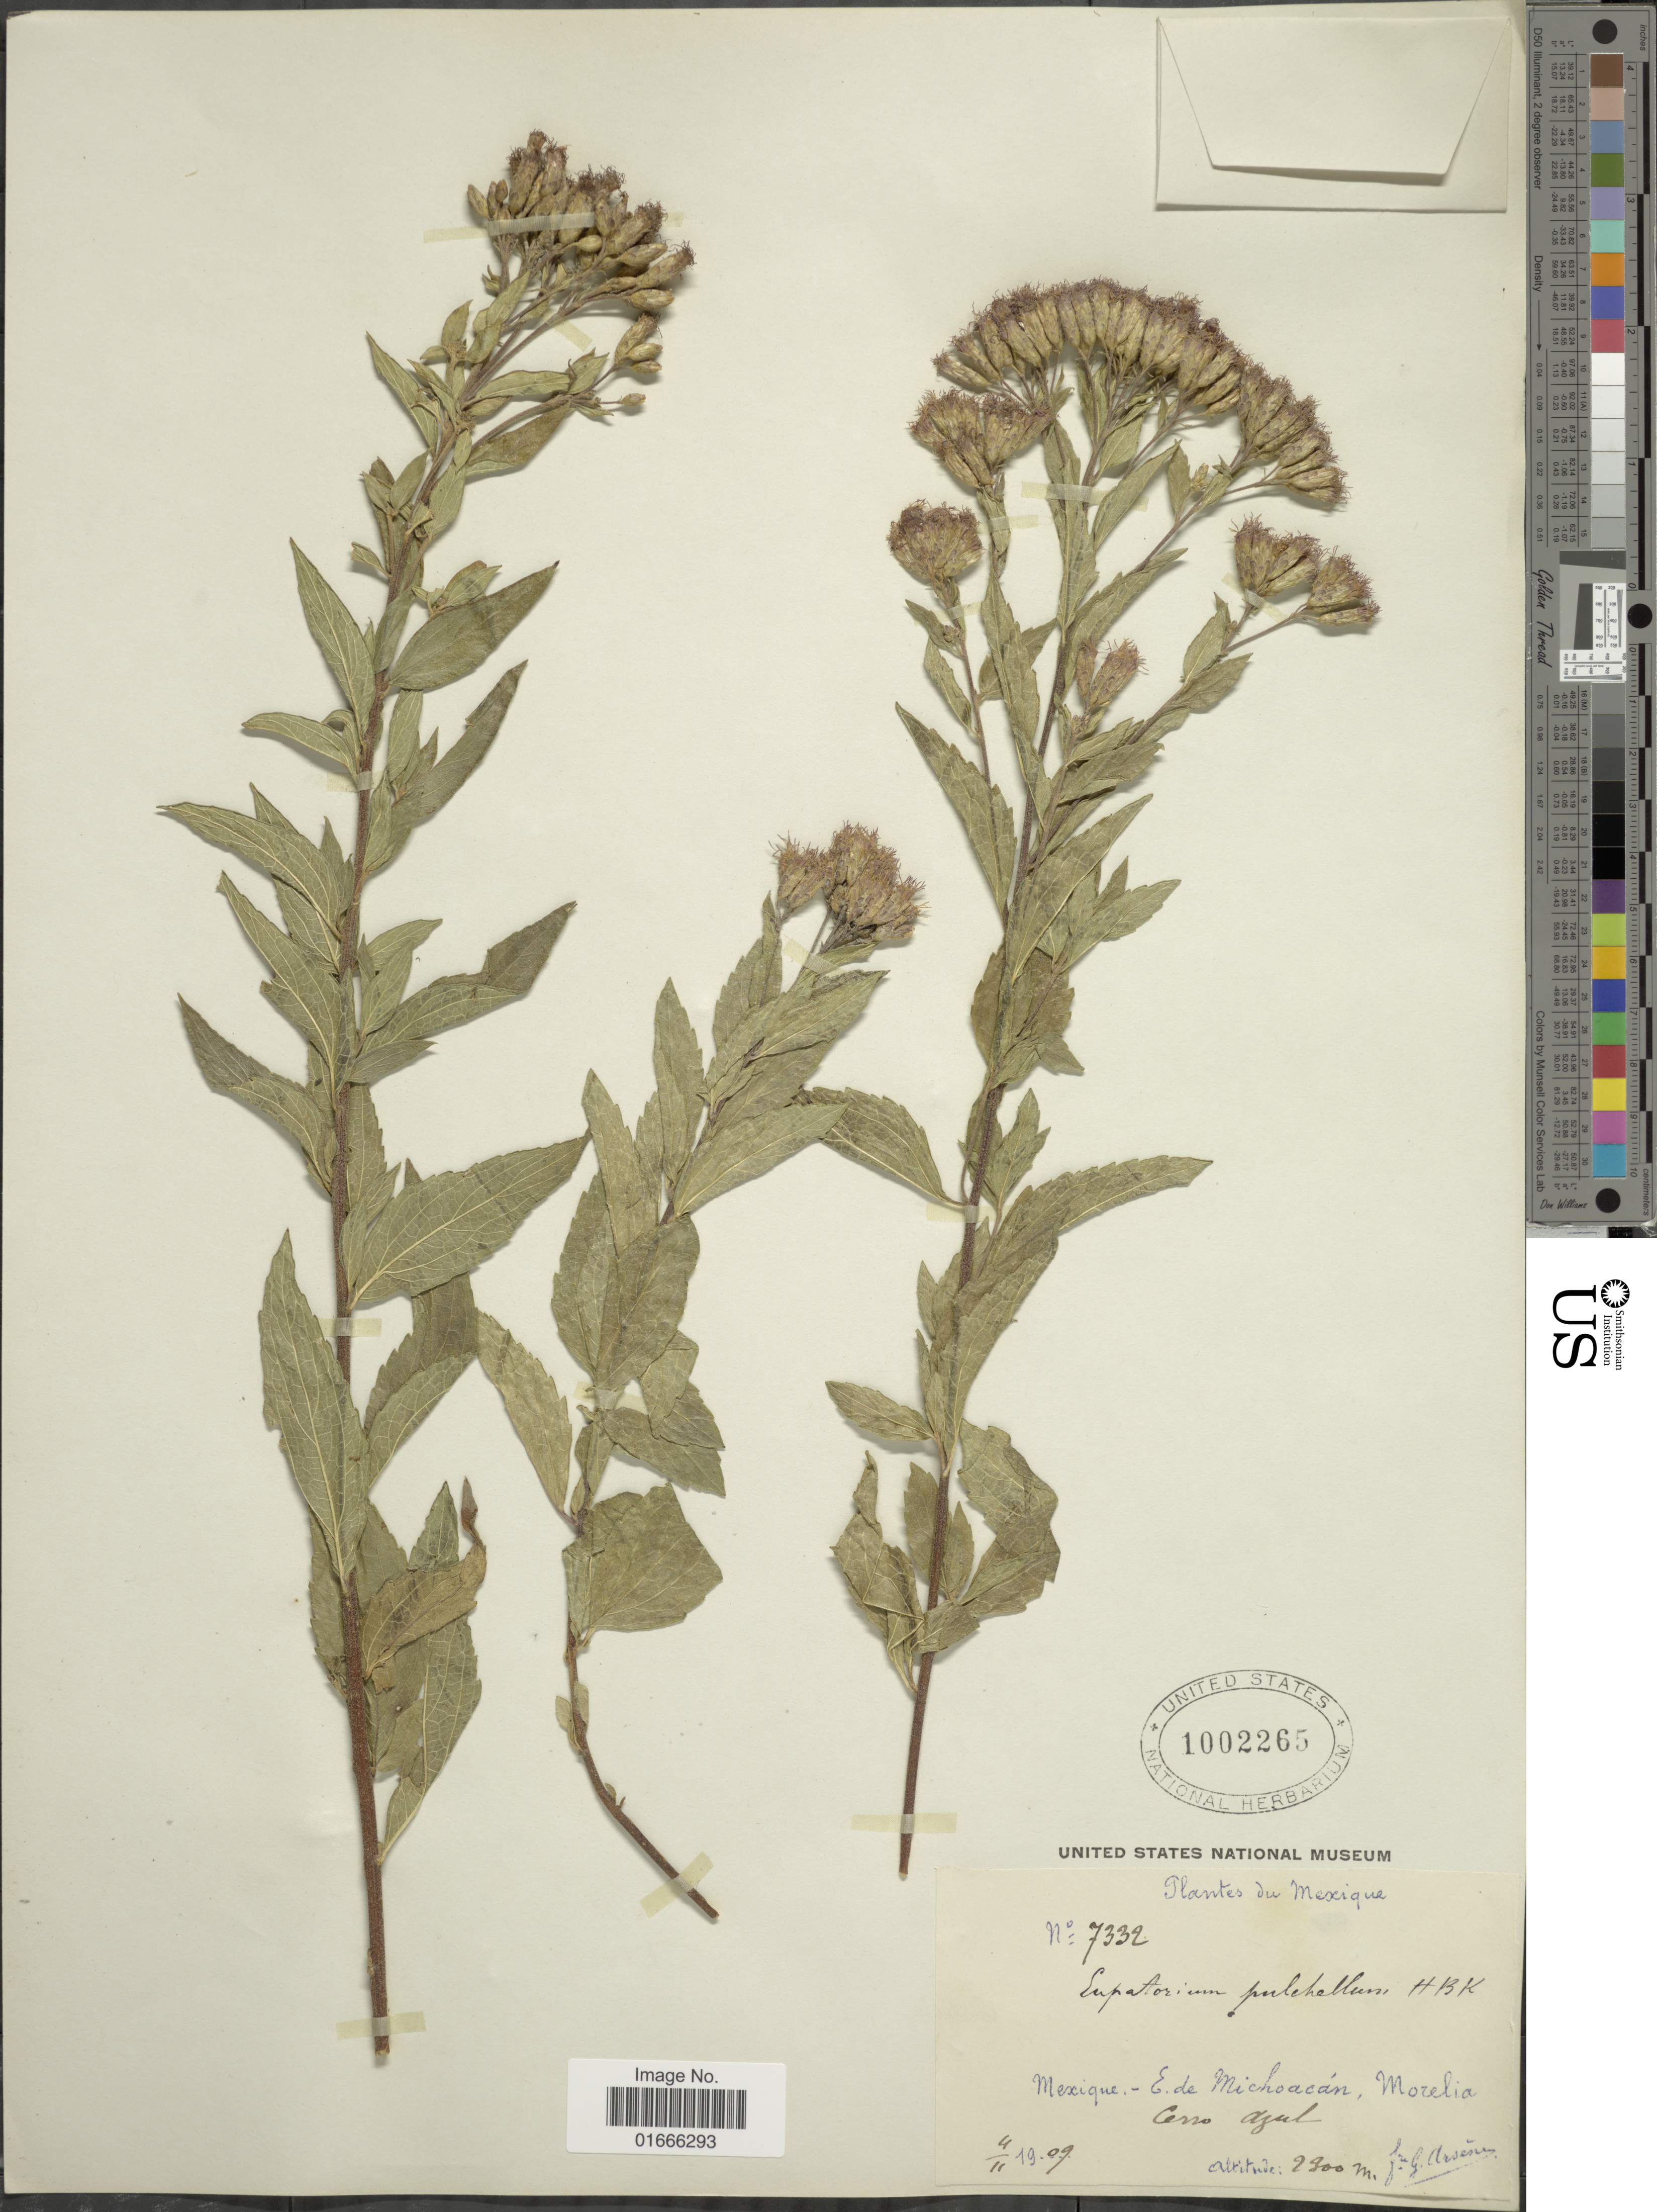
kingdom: Plantae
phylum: Tracheophyta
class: Magnoliopsida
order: Asterales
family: Asteraceae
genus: Chromolaena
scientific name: Chromolaena pulchella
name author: (Kunth) R.M. King & H. Rob.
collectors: Bro. G. Arsène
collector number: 7332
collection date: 1909-11-04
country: Mexico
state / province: Michoacán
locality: E de Michoacon, Morelia Cerro Azul.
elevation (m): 2300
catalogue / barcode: US 1002265